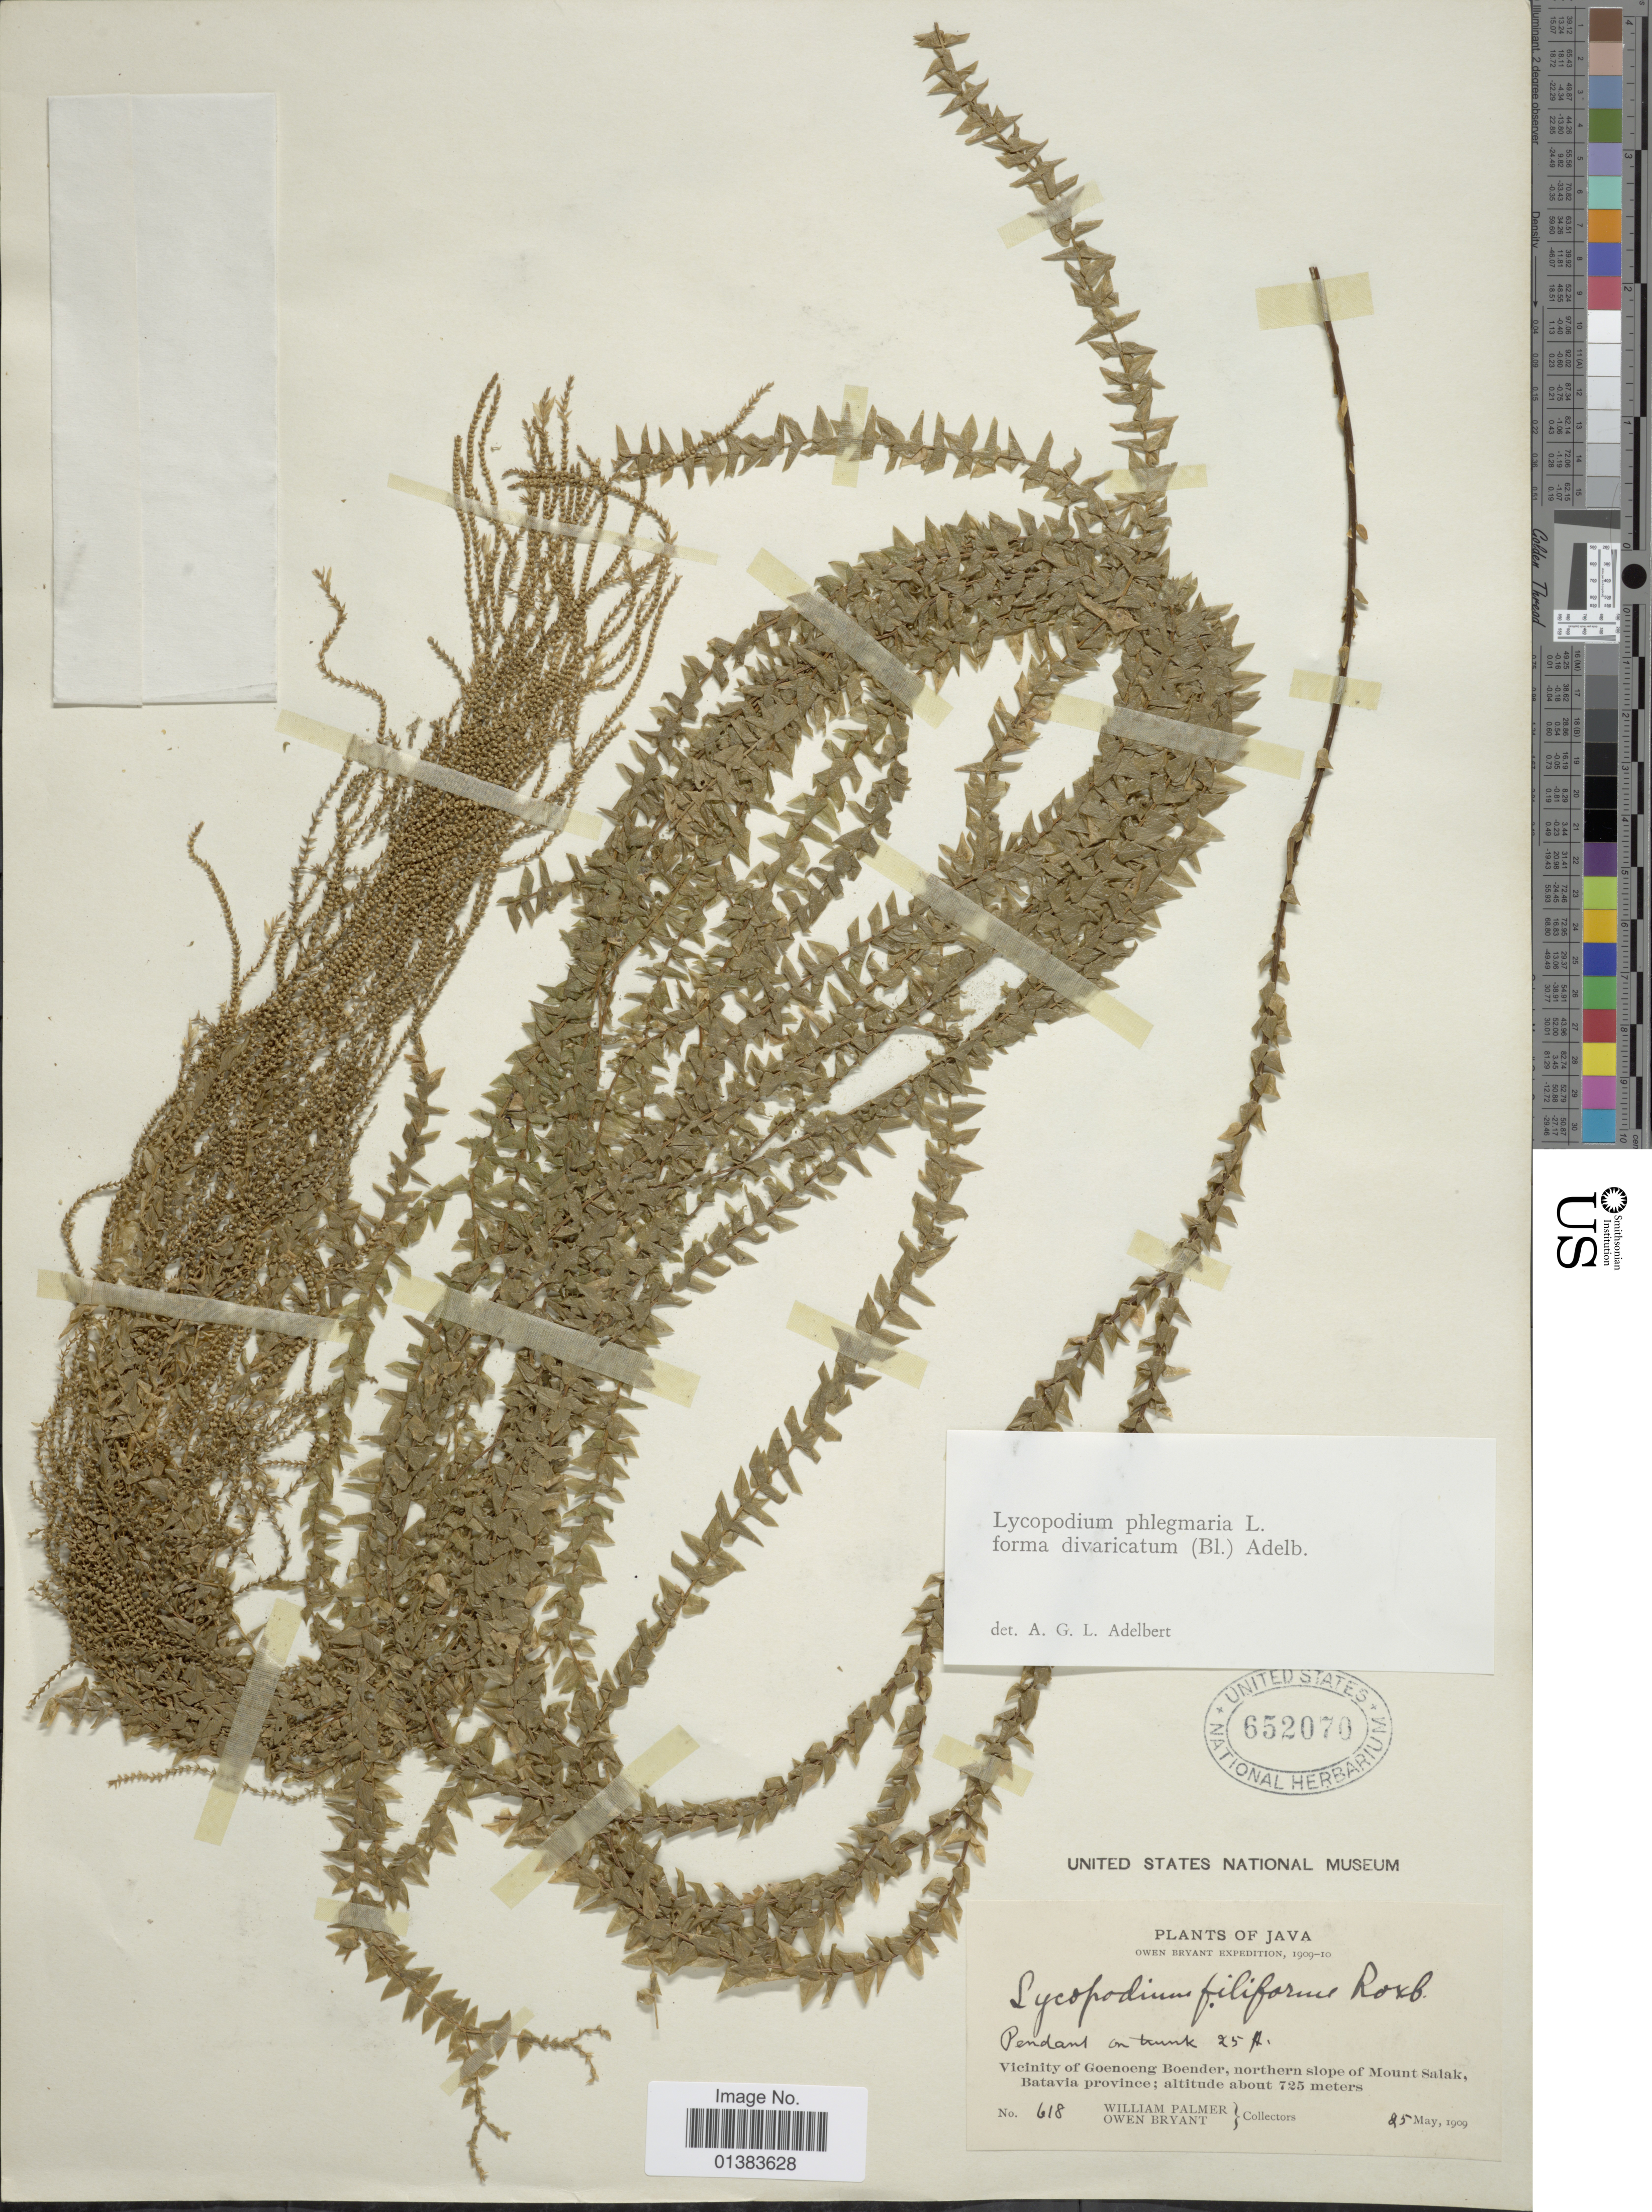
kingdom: Plantae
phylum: Tracheophyta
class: Lycopodiopsida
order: Lycopodiales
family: Lycopodiaceae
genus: Phlegmariurus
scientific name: Phlegmariurus phlegmaria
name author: (L.) Holub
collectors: W. Palmer & O. Bryant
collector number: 618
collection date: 1909-05-25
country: Indonesia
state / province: Java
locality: Vicinity of Goenoeng Boender, northern slope of Mount Salak, Batavia province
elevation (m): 725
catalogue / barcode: US 652070